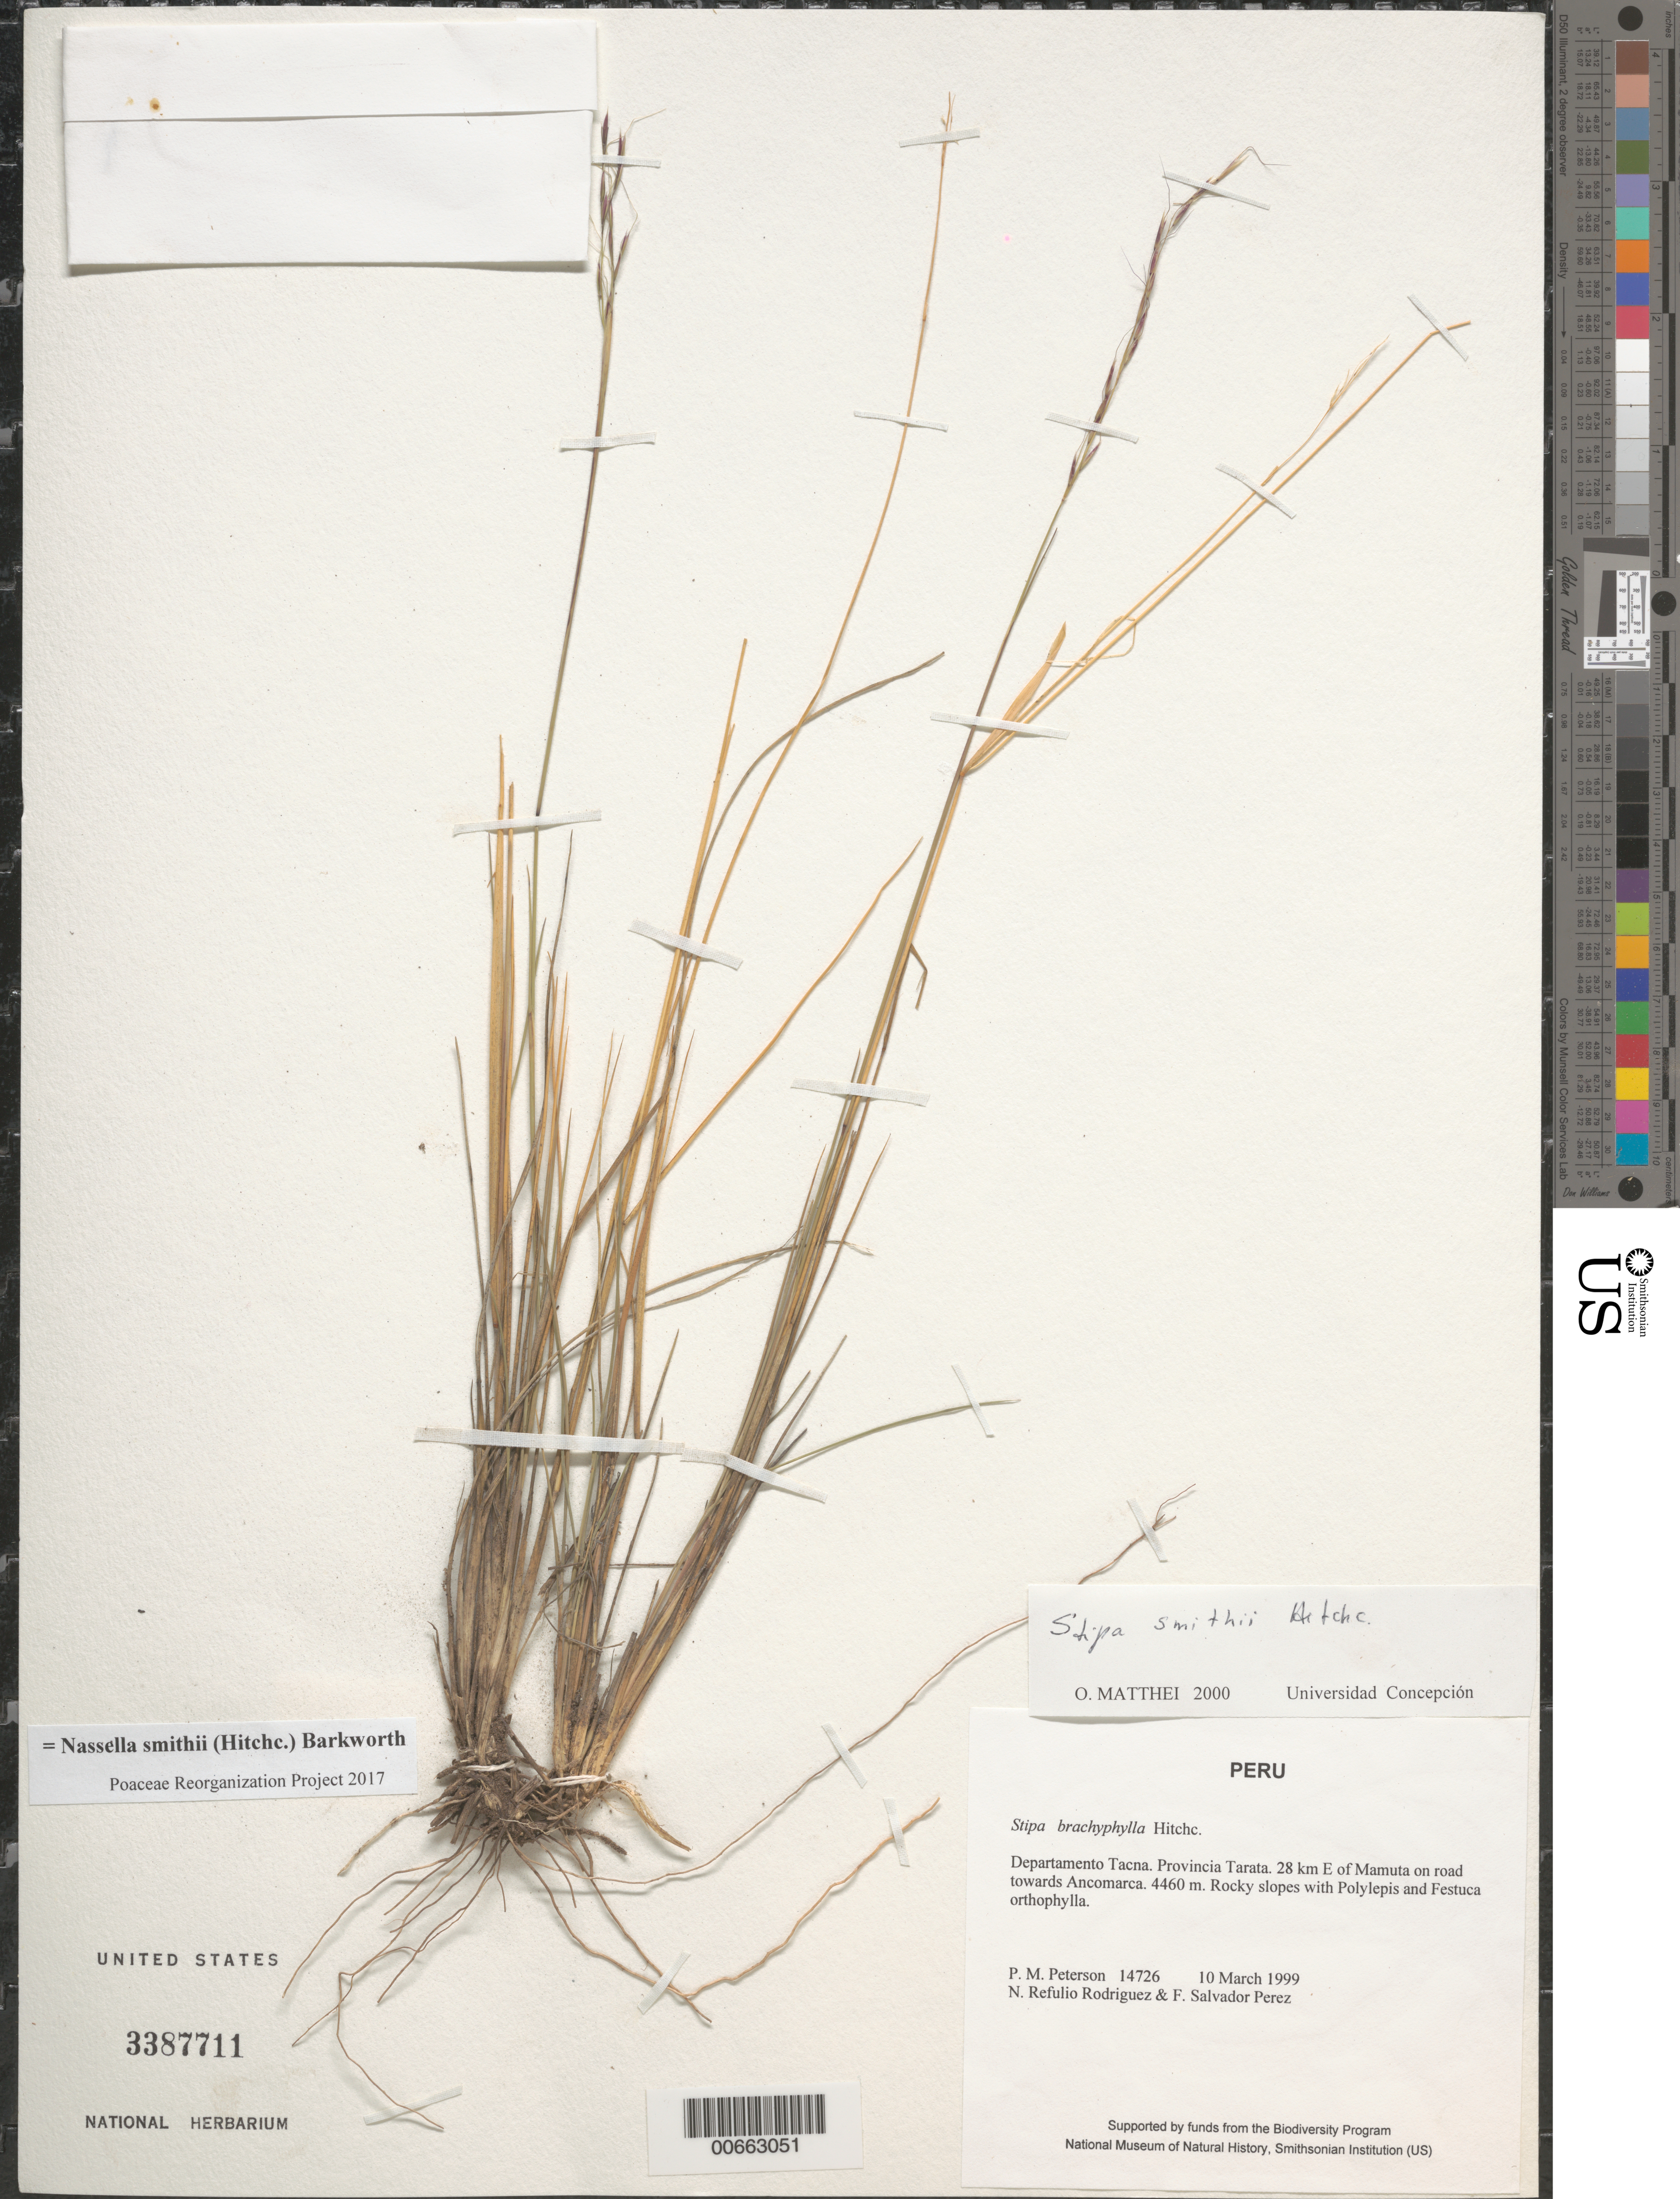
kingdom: Plantae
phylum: Tracheophyta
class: Liliopsida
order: Poales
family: Poaceae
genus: Nassella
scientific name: Nassella smithii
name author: (Hitchc.) Barkworth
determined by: Poaceae Reorganization Project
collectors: P. M. Peterson, N. Refulio-Rodríguez & F. Salvador Perez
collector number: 14726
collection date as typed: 10 Mar 1999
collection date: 1999-03-10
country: Peru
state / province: Tacna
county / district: Tarata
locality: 28 km E of Mamuta on road towards Ancomarca.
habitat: Rocky slopes with Polylepis and Festuca orthophylla.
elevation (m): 4460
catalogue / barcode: US 3387711